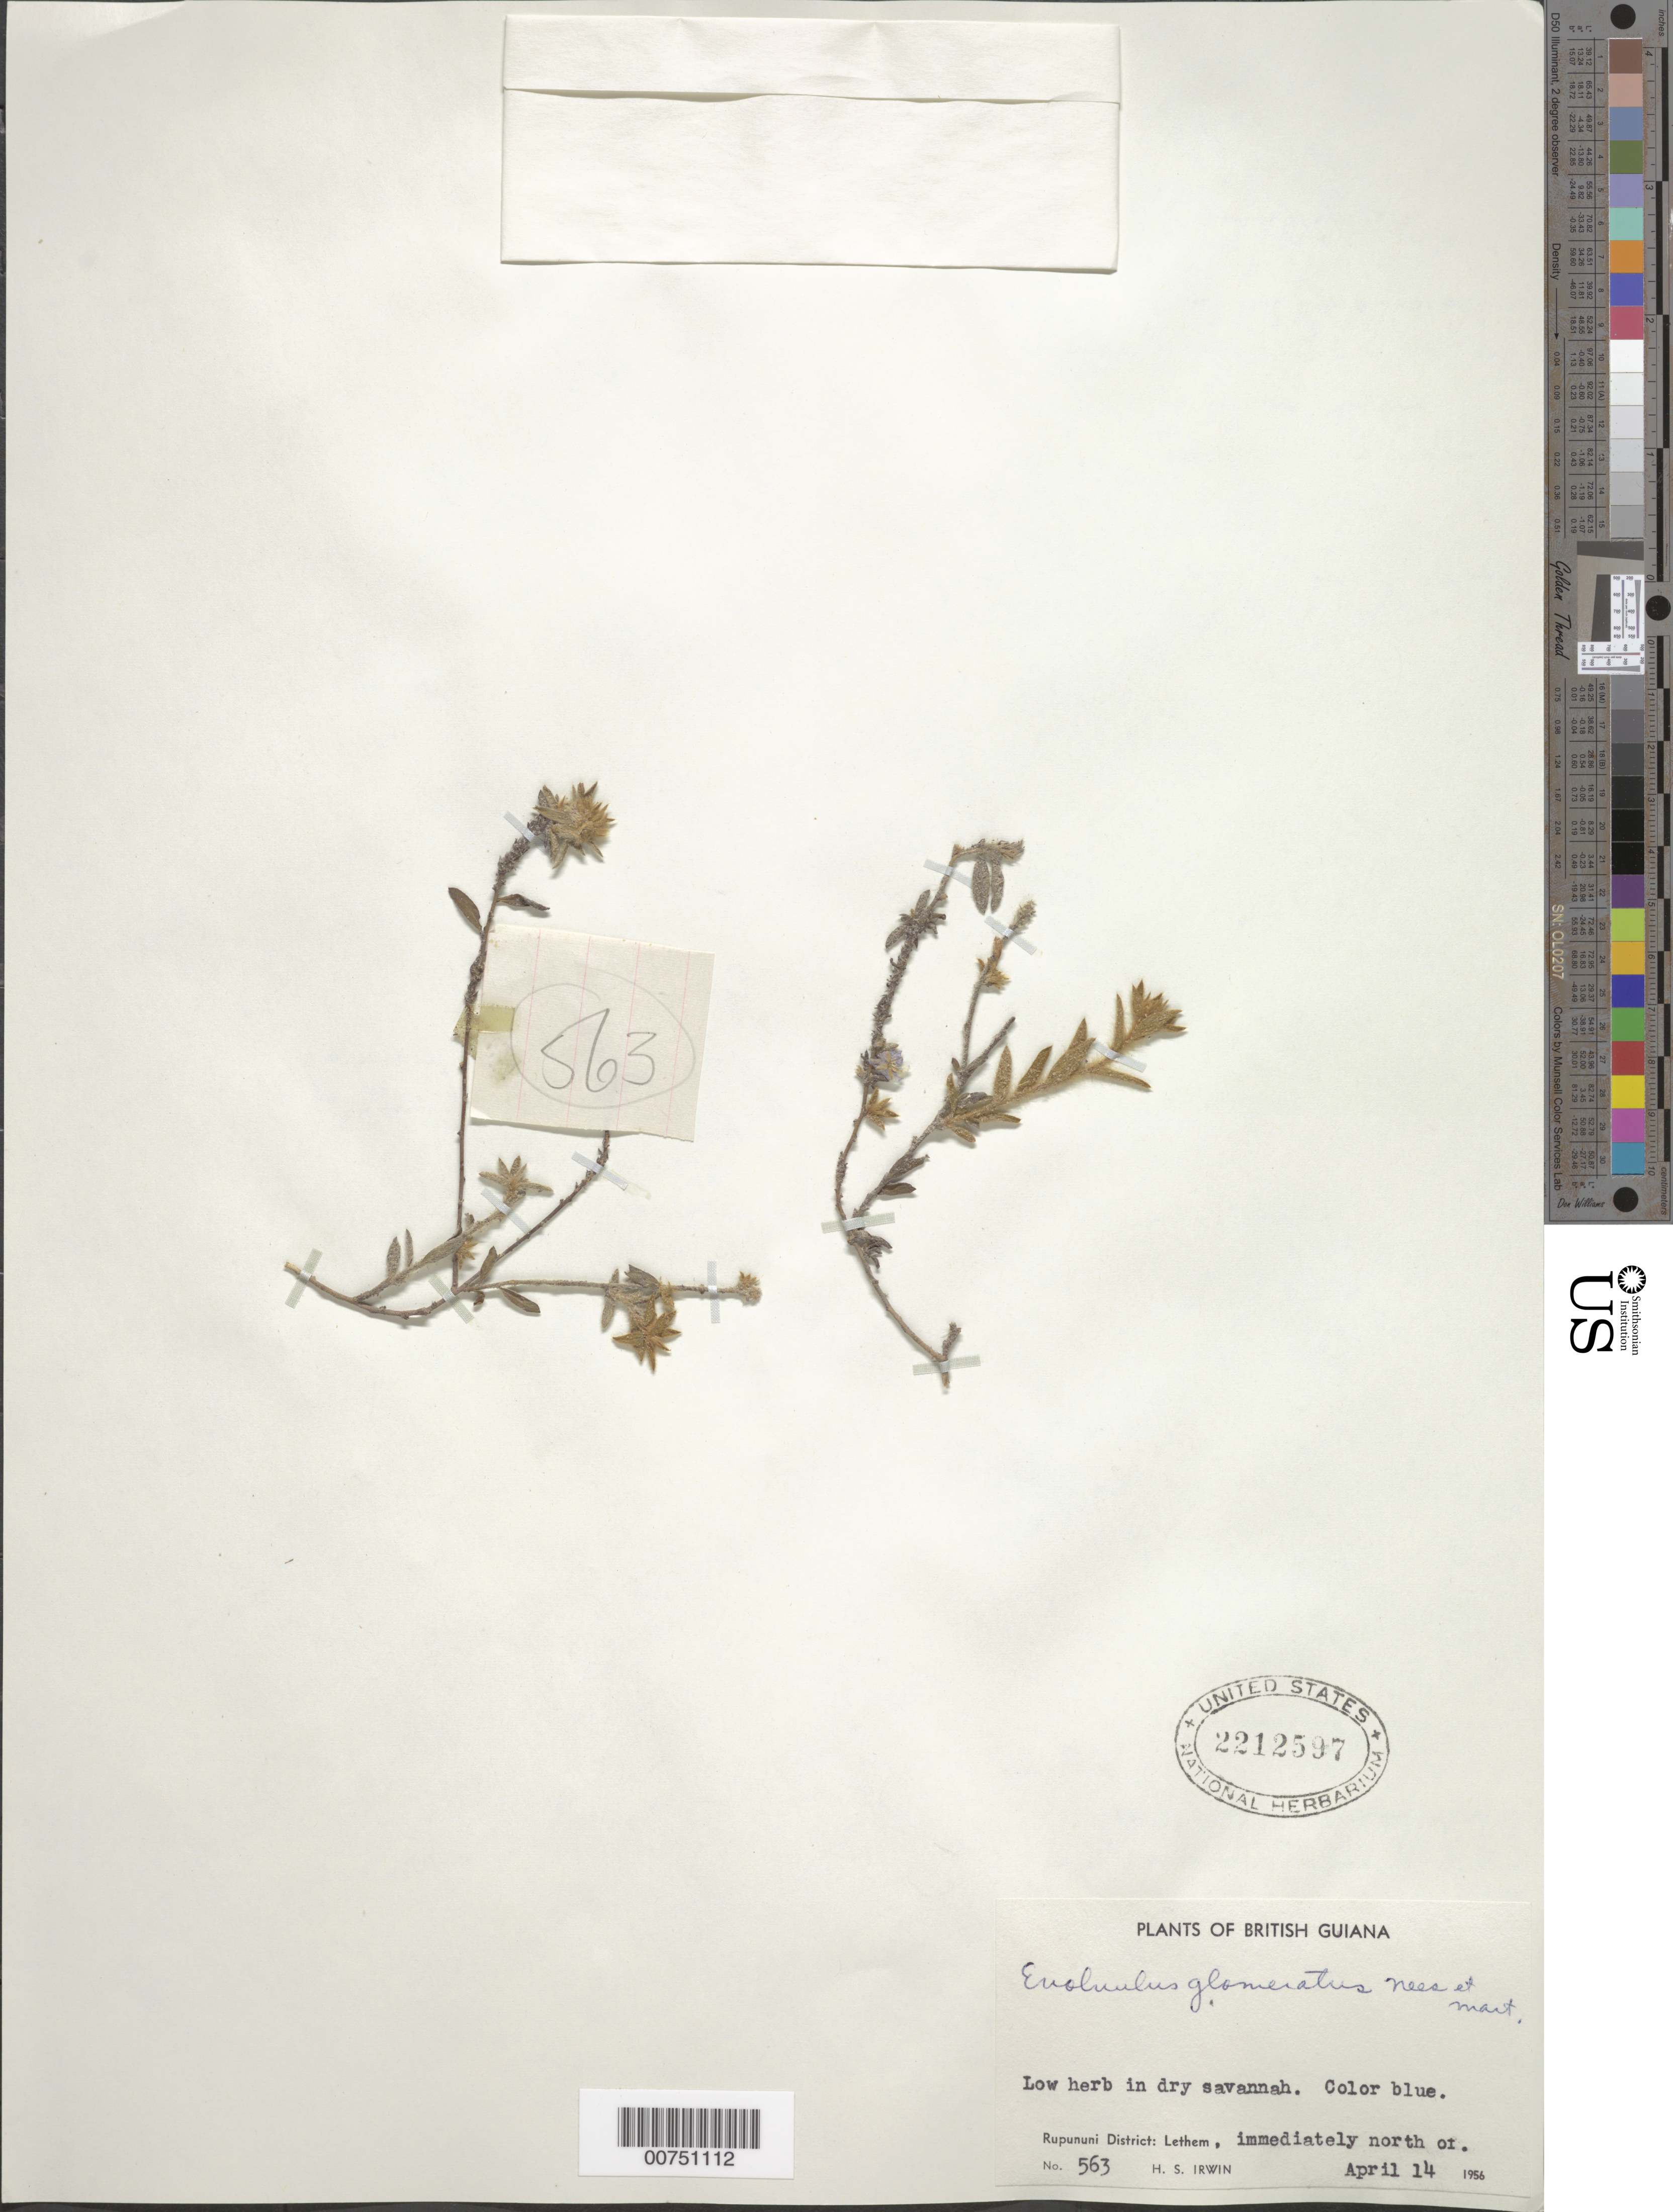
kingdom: Plantae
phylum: Tracheophyta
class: Magnoliopsida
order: Solanales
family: Convolvulaceae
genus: Evolvulus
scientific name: Evolvulus glomeratus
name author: Nees & Mart.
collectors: H. Irwin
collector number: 563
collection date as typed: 14-Apr-56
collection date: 1956-04-14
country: Guyana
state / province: U. Takutu-U. Essequibo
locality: Rupununi Dist., immediately N of Lethem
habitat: Dry savanna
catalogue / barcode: US 2212597